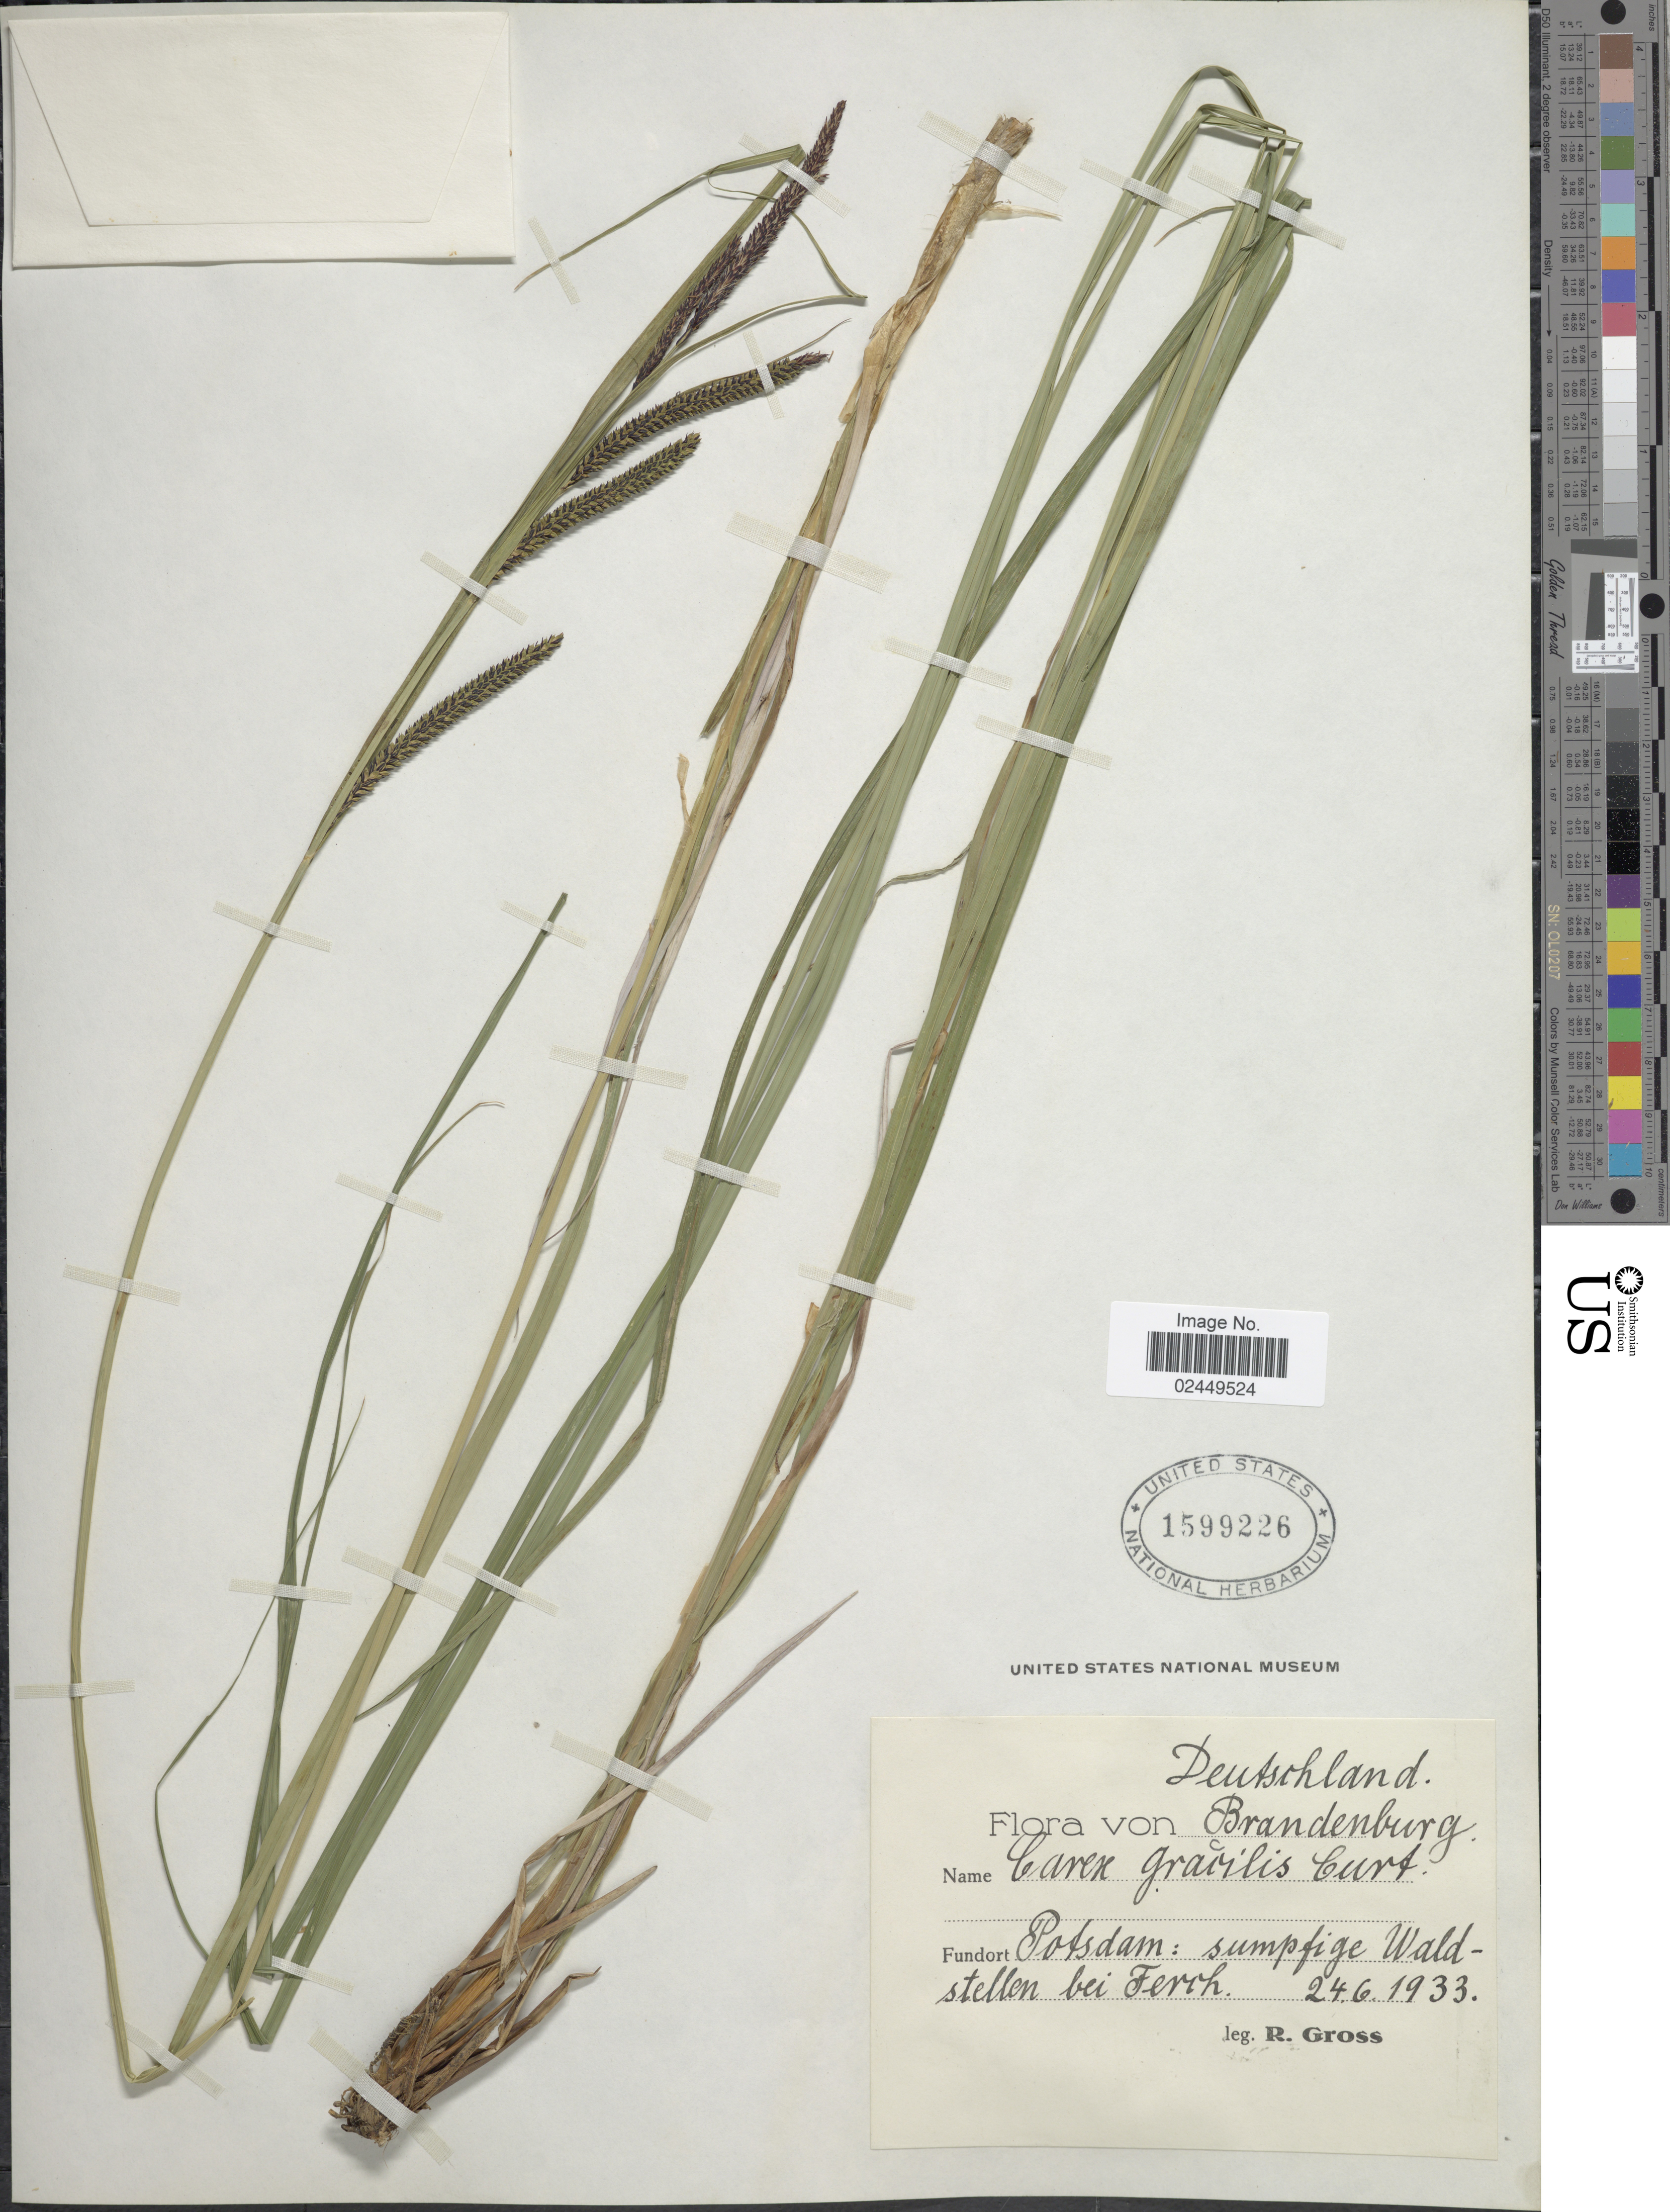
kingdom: Plantae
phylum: Tracheophyta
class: Liliopsida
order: Poales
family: Cyperaceae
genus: Carex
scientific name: Carex acuta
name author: L.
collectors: R. Gross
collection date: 1933-06-24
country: Germany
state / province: Brandenburg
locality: Deutchland, Brandenburg, Potsdam: Sumpfige Waldstellen bei Ferch.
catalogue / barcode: US 1599226